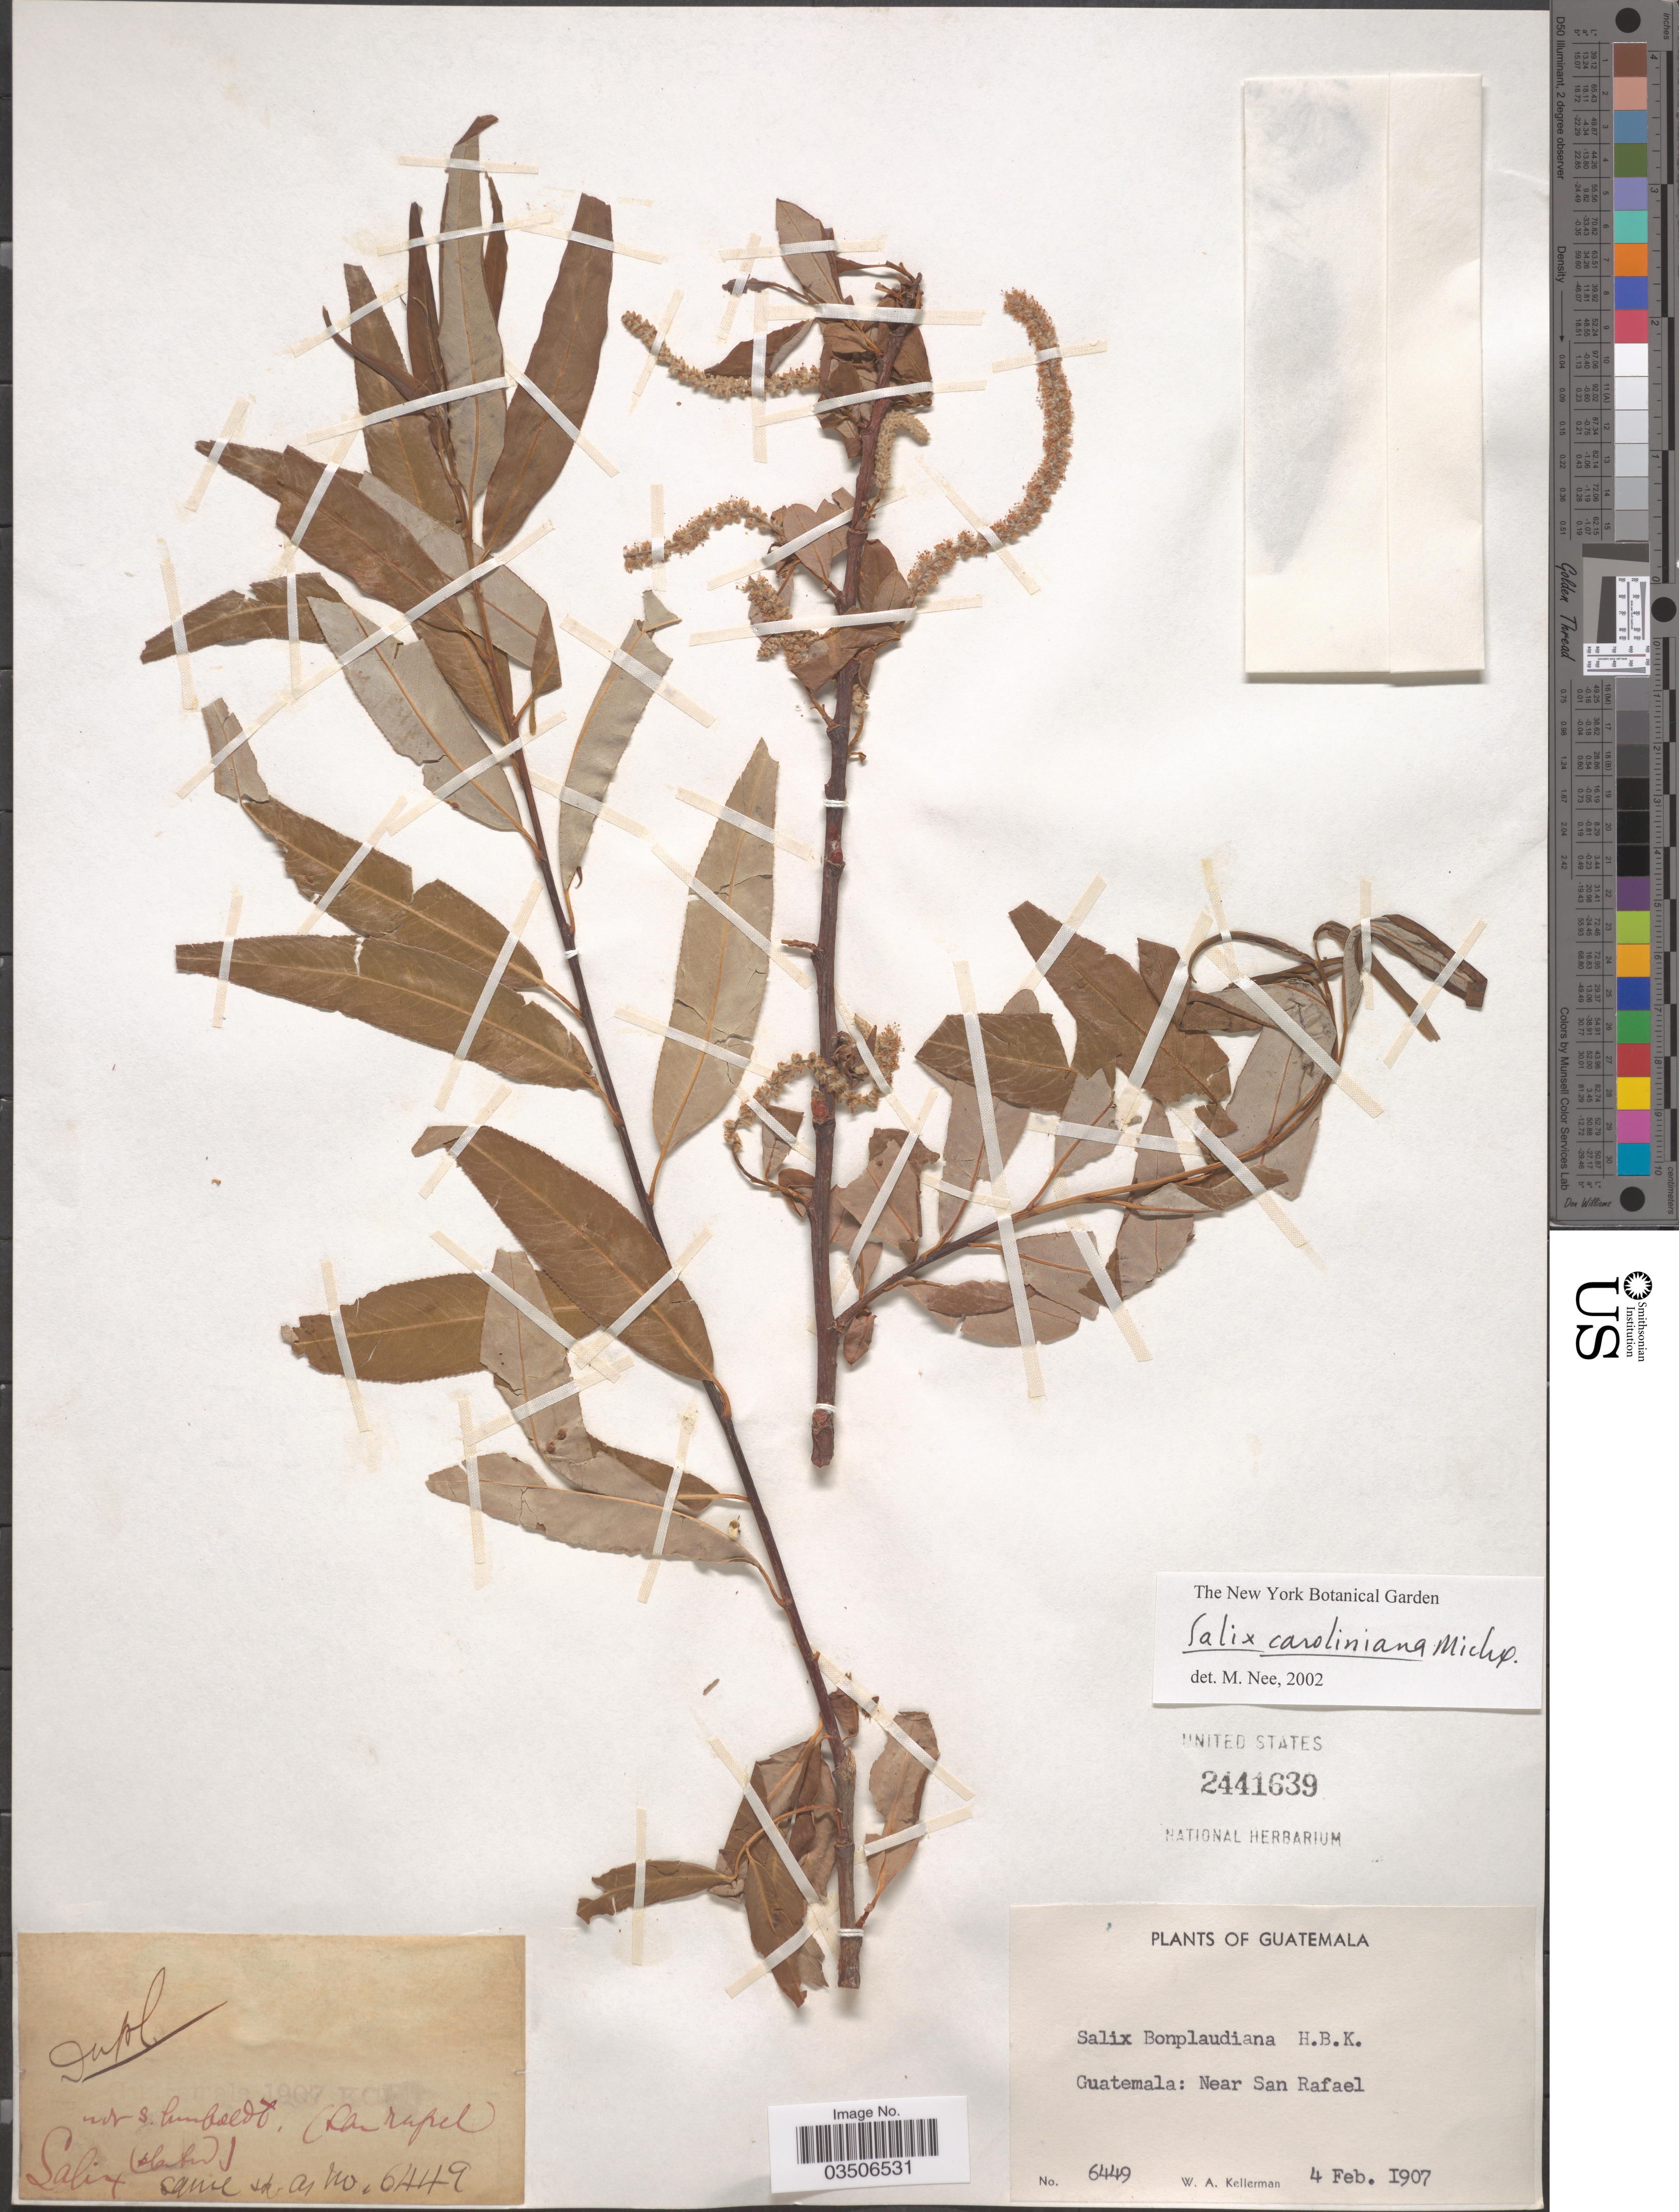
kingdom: Plantae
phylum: Tracheophyta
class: Magnoliopsida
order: Malpighiales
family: Salicaceae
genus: Salix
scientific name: Salix bonplandiana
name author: Kunth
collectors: W. Kellerman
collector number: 6449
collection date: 1907-02-04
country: Guatemala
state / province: Guatemala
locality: Near San Rafael.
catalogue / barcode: US 2441639